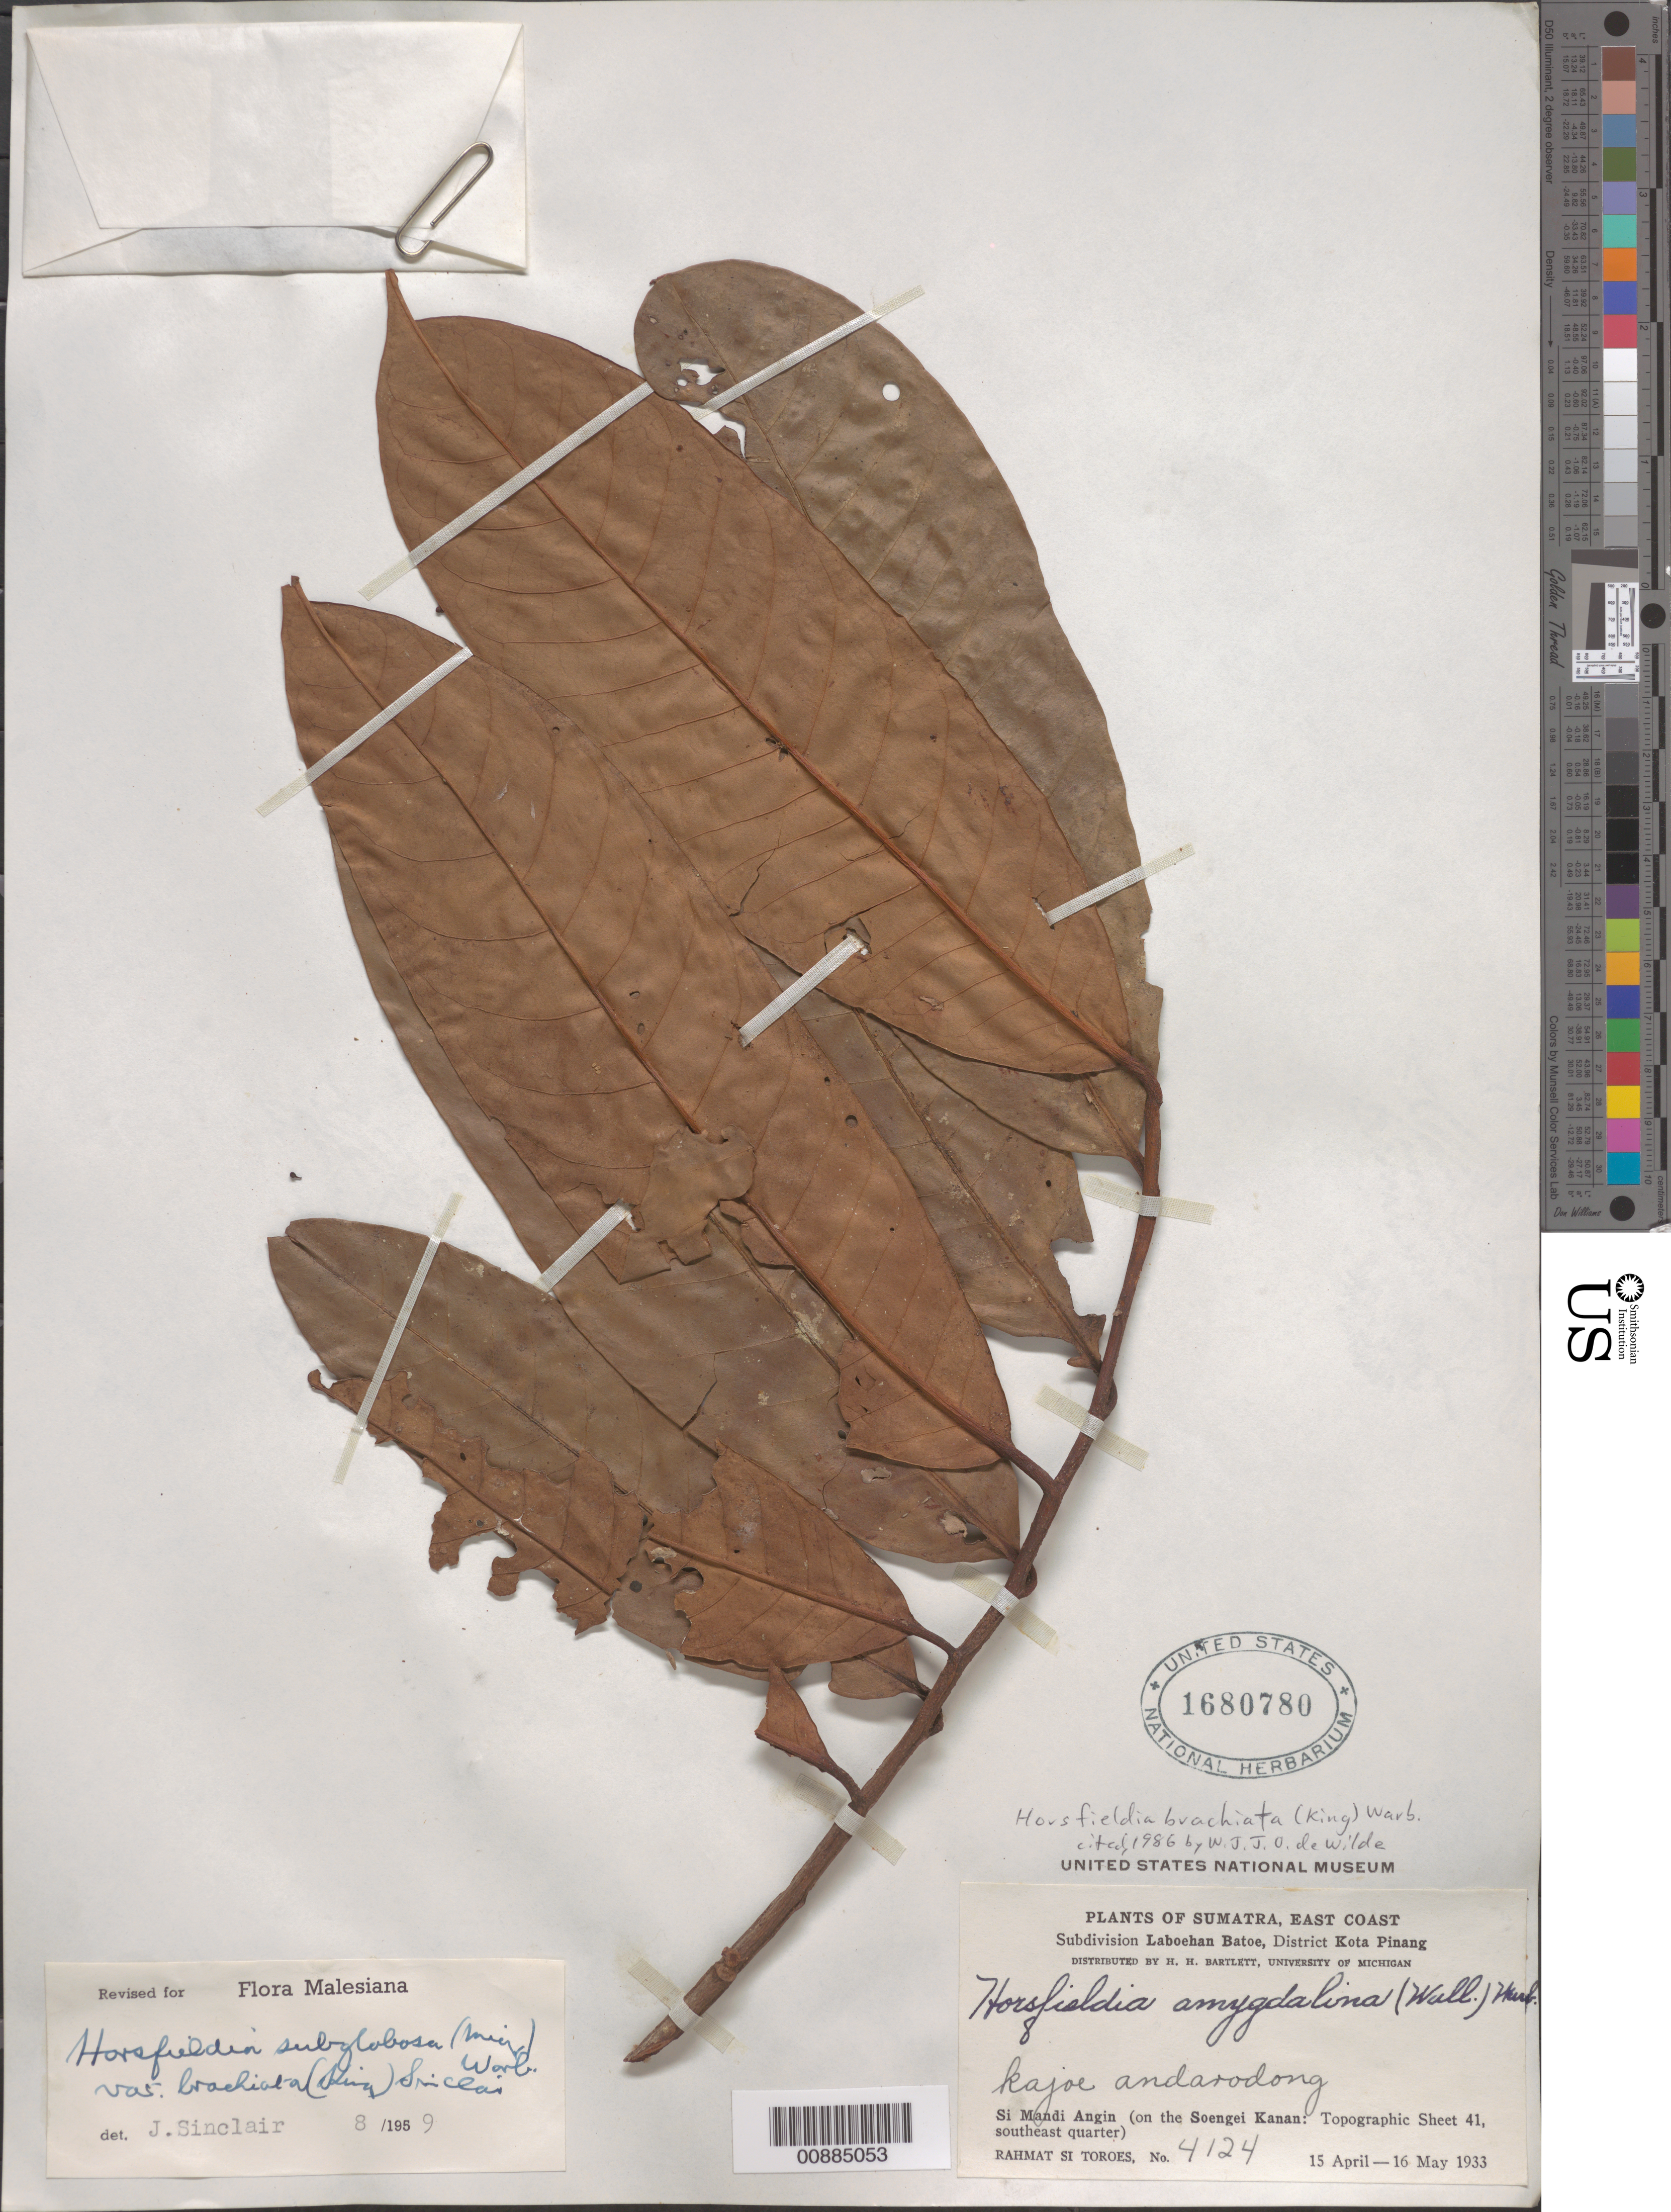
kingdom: Plantae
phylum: Tracheophyta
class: Magnoliopsida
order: Magnoliales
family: Myristicaceae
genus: Horsfieldia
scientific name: Horsfieldia brachiata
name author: Warb.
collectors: Rahmat Si Boeea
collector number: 4124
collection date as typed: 15 Apr 1933 to 16 May 1933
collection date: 1933-04-15/1933-05-16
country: Indonesia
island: Sumatra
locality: District Kota Pinang, Subdivision Laboehan Batoe. Si Mandi Angin on the Soengei Kanan.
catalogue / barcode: US 1680780